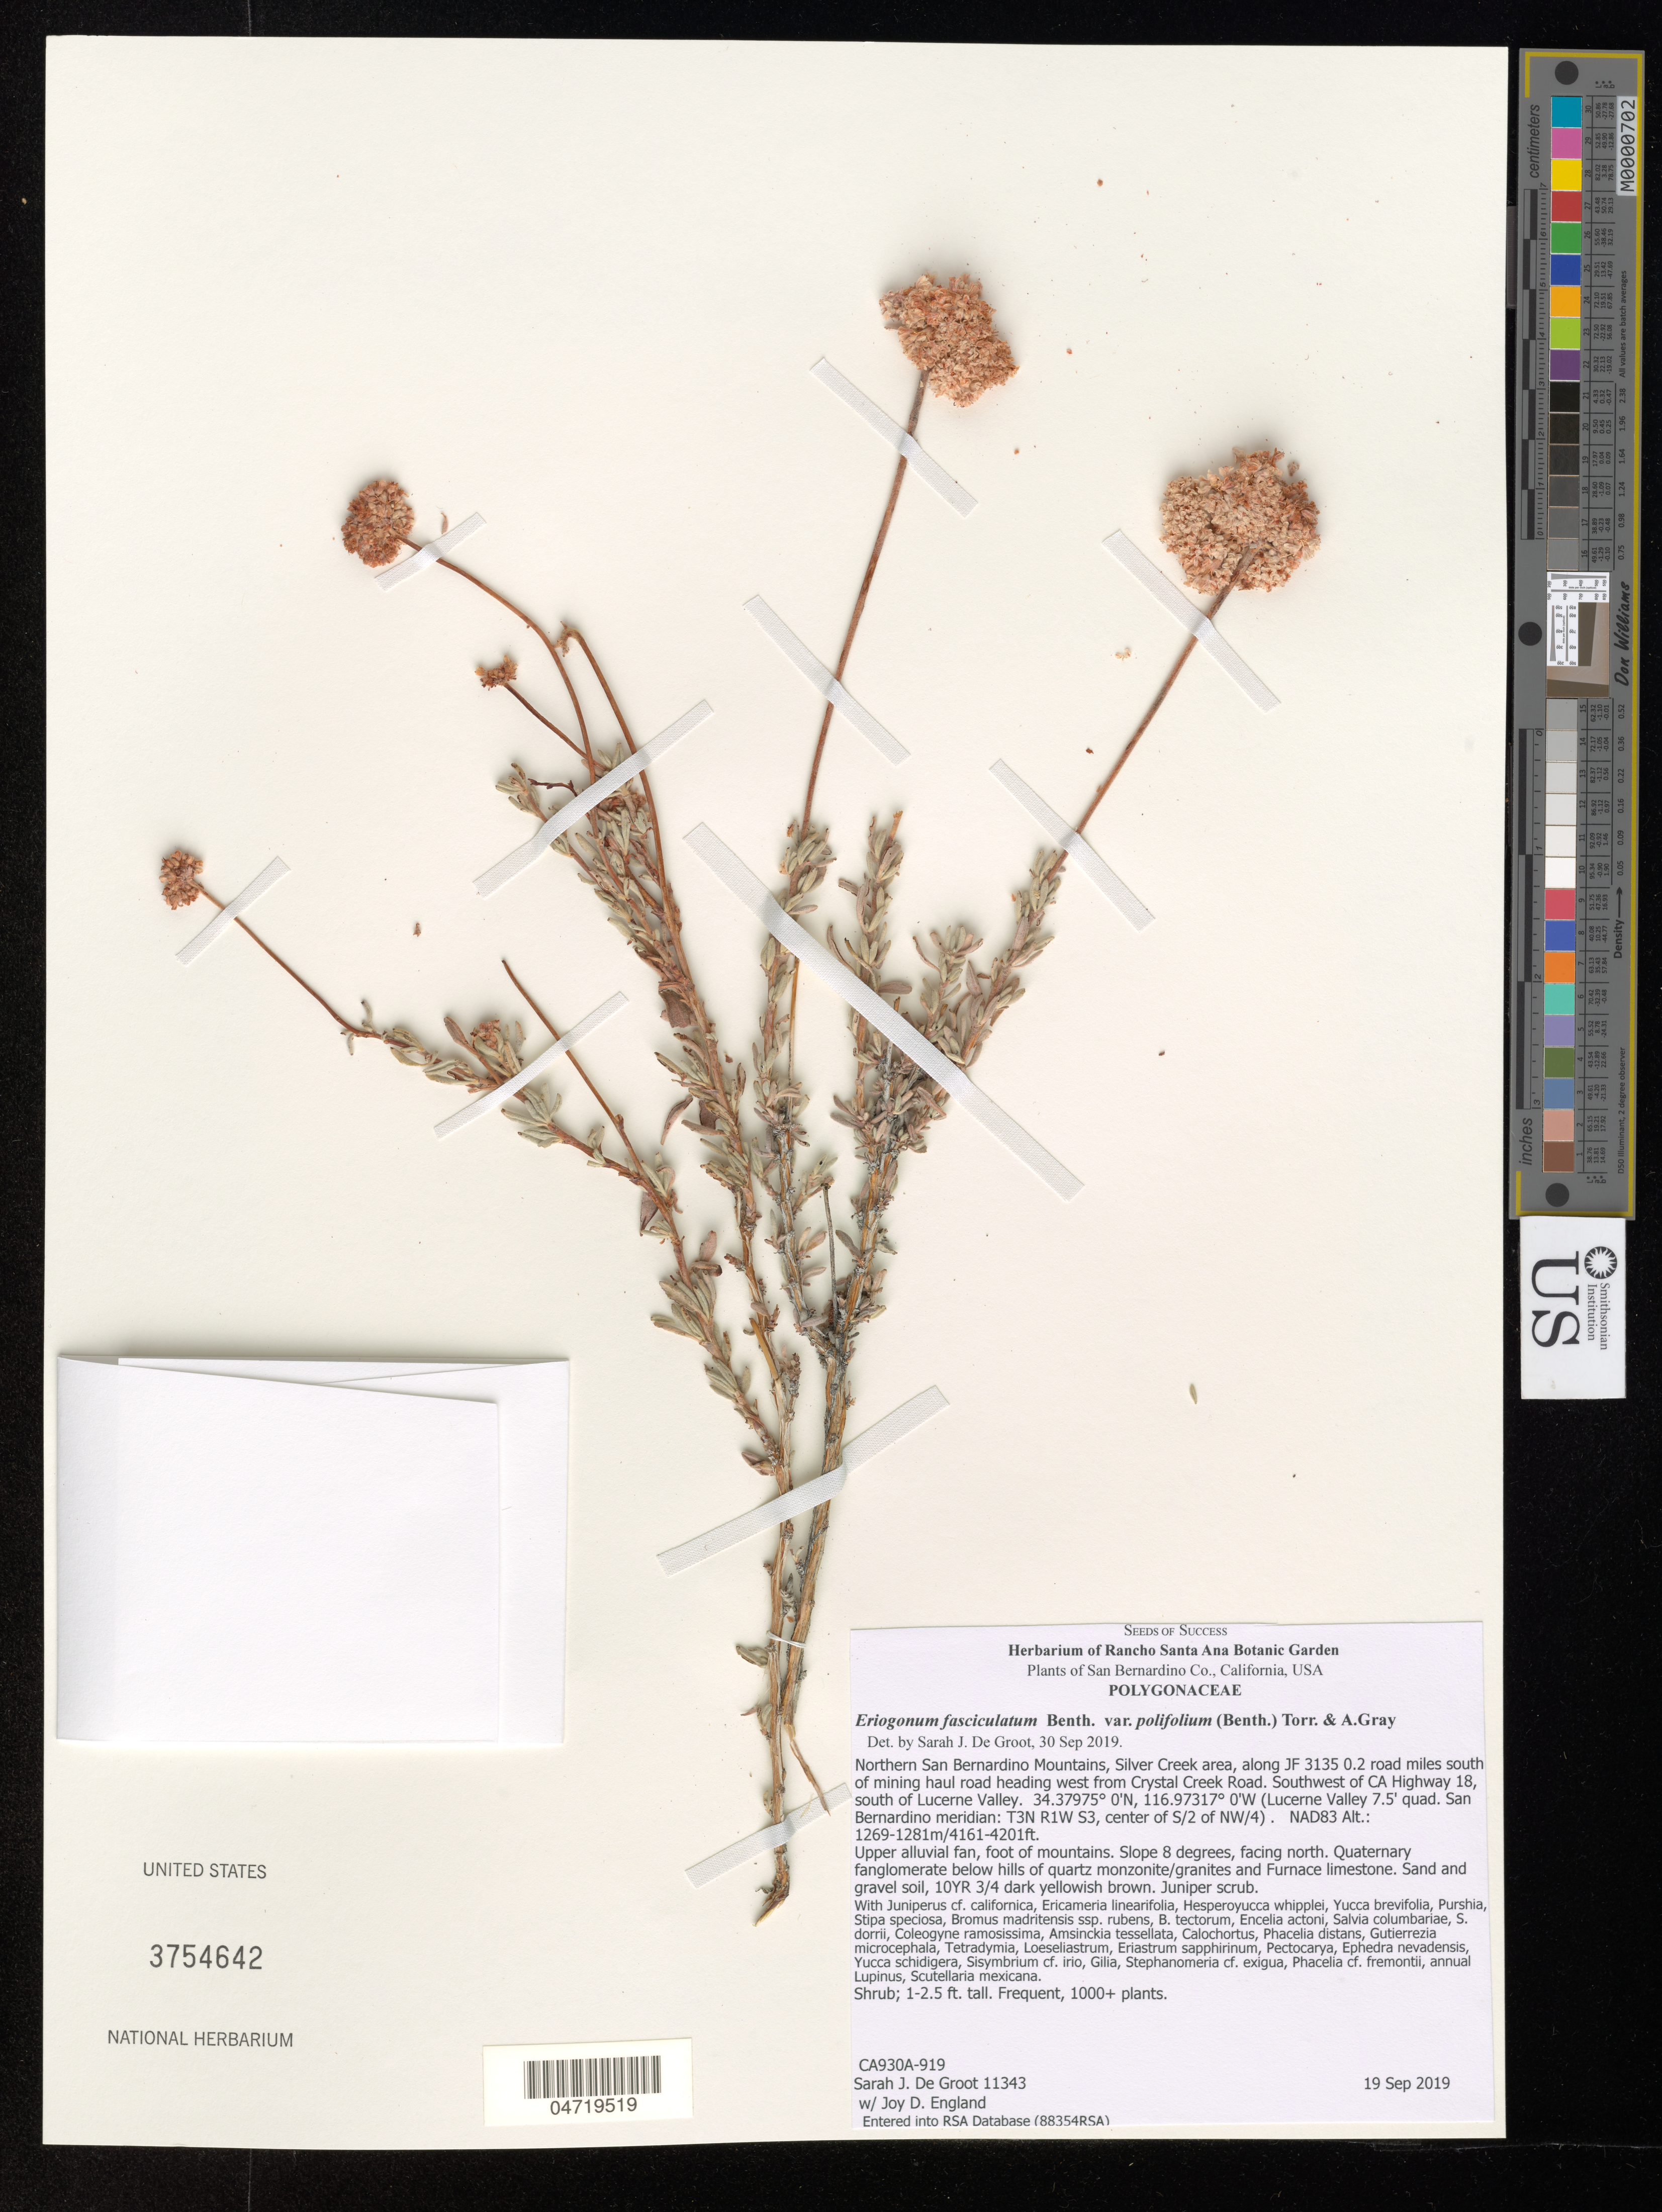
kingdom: Plantae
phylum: Tracheophyta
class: Magnoliopsida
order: Caryophyllales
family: Polygonaceae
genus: Eriogonum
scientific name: Eriogonum fasciculatum var. polifolium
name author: (Benth.) Torr. & A. Gray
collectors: S. De Groot & J. England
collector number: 11343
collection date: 2019-09-19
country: United States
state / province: California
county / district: San Bernardino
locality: San Bernardino Co. Northern San Bernardino Mountains, Silver Creek area, along JF 3135 0.2 road miles south of mining haul road heading west from Crystal Creek Road. Southwest of CA Highway 18, south of Lucerne Valley. (Lucerne Valley 7.5' quad. San Bernardino meridian: T3N R1W S3, center of S/2 of NW/4). NAD83.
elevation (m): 1269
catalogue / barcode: US 3754642